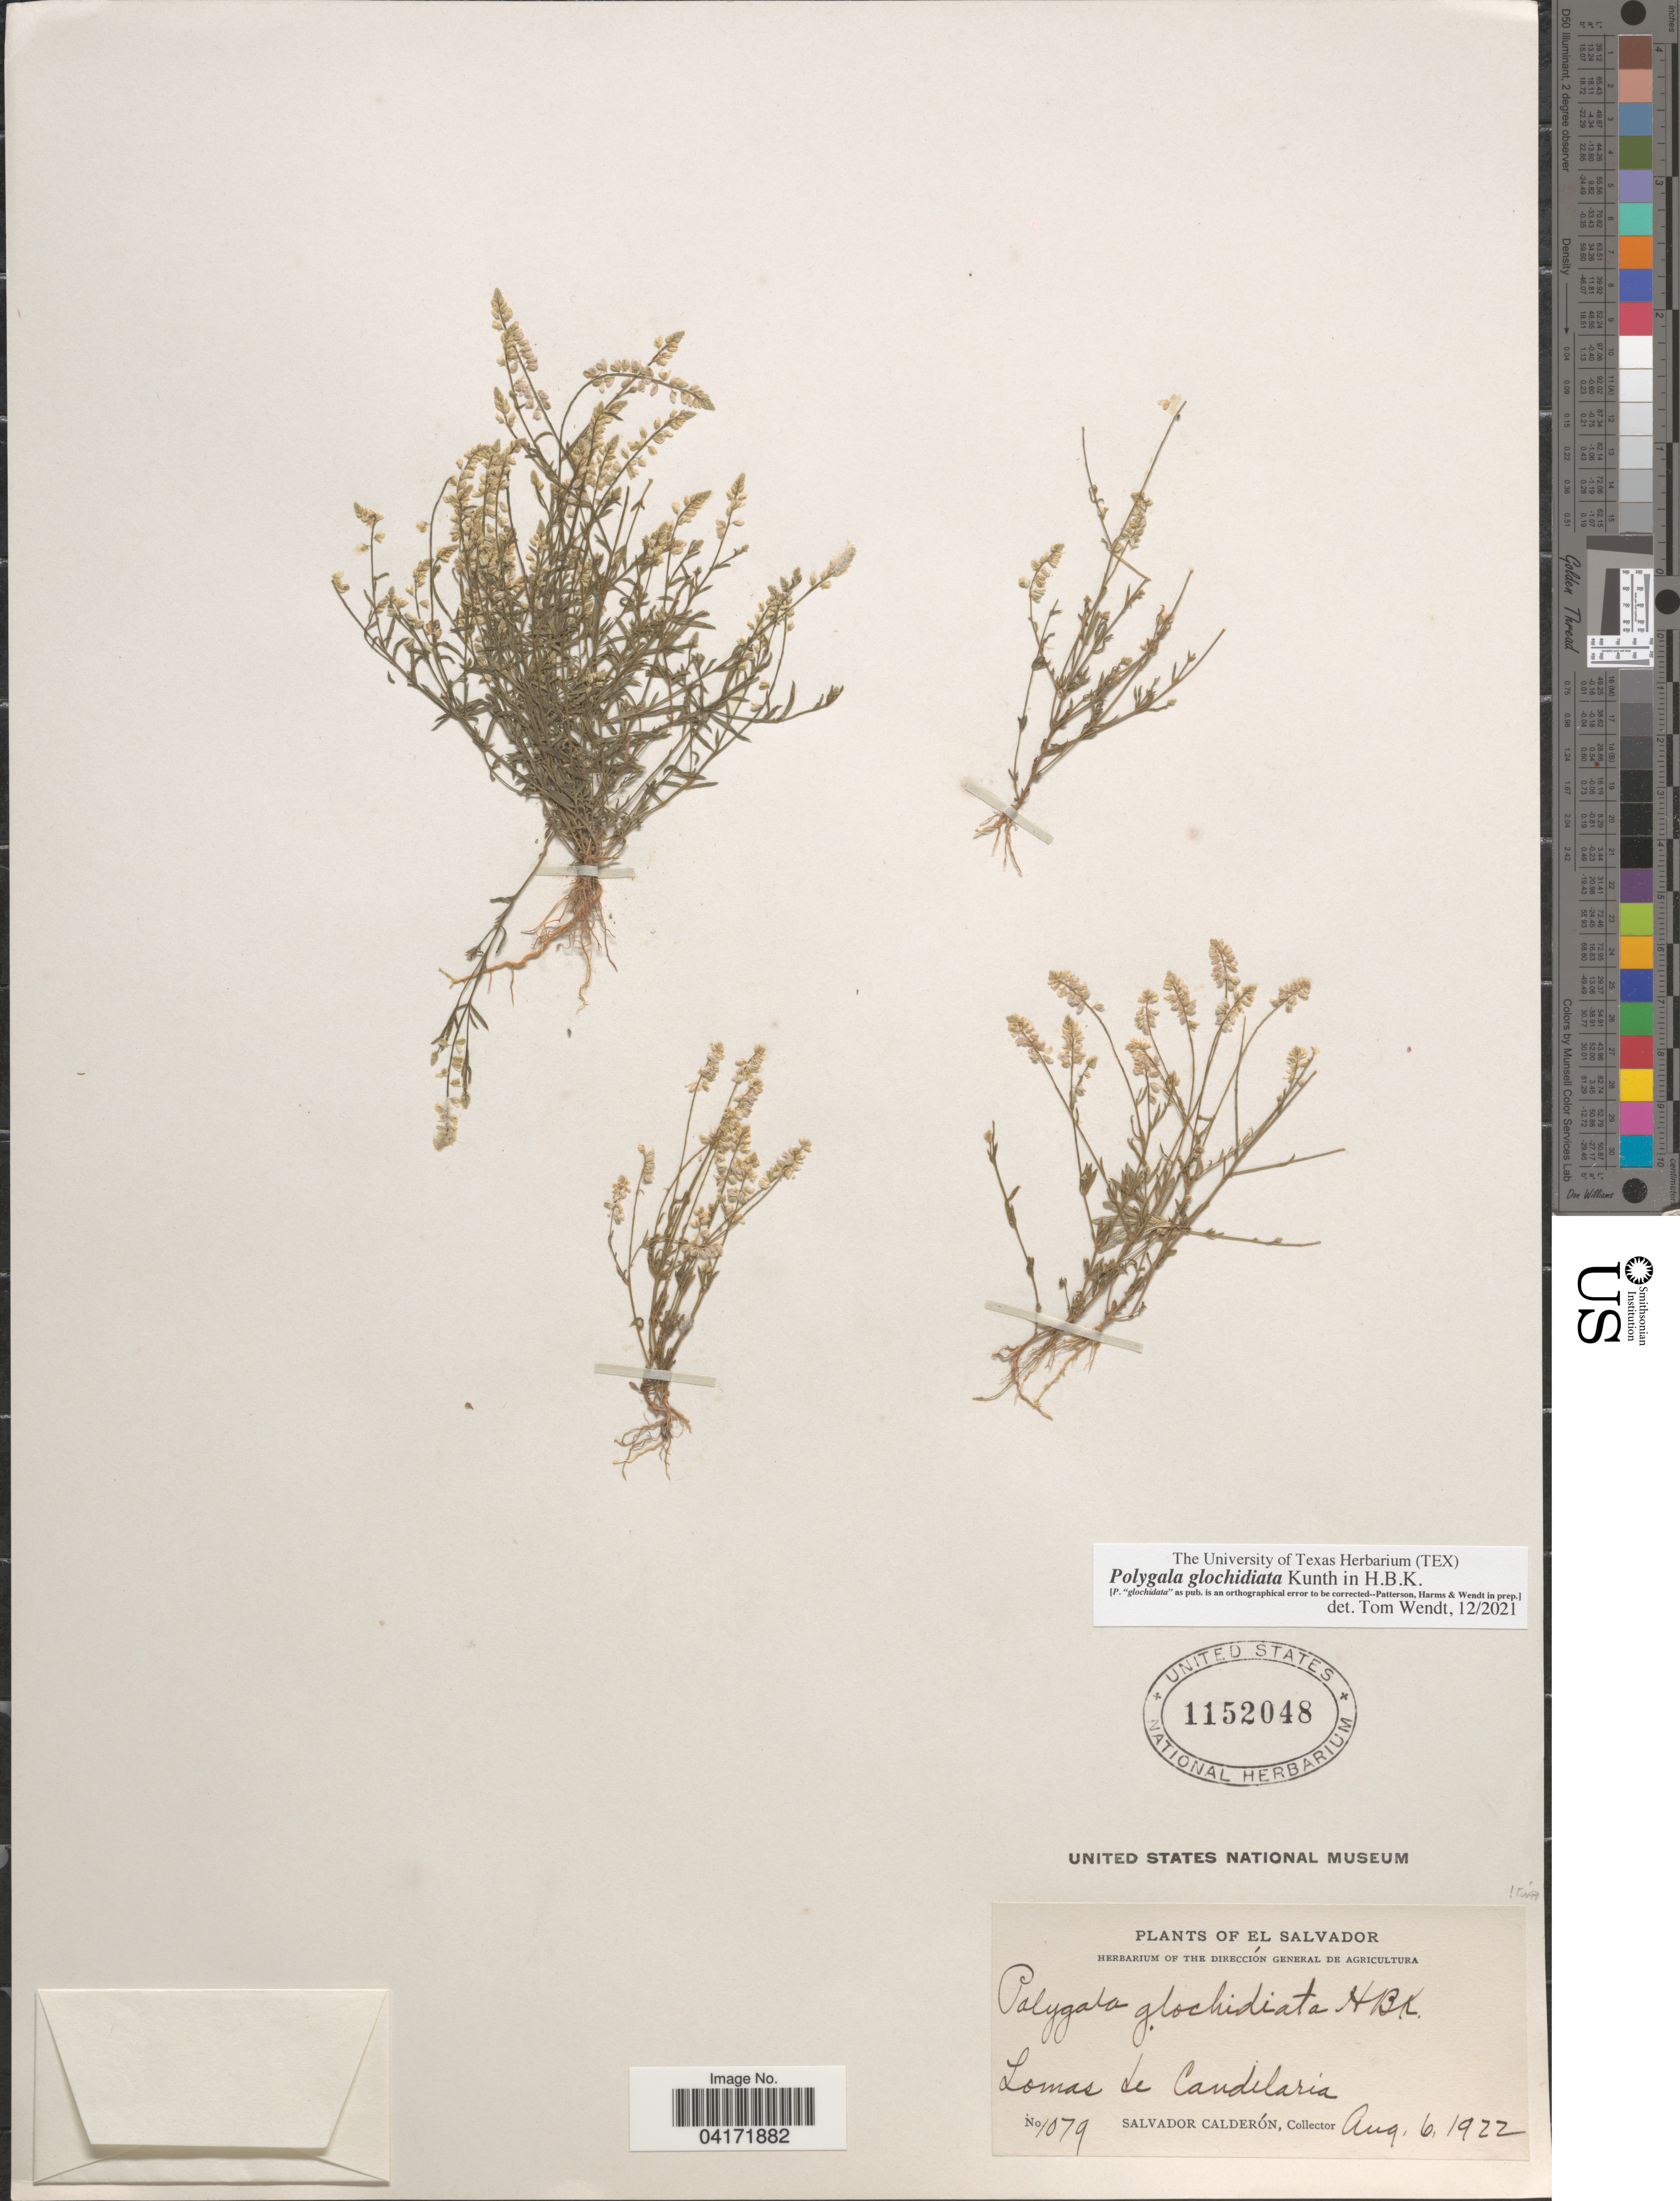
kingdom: Plantae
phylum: Tracheophyta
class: Magnoliopsida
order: Fabales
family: Polygalaceae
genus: Polygala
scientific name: Polygala glochidiata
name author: Kunth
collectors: S. Calderón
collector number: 1079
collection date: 1922-08-06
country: El Salvador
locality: Lomas de Candelaria.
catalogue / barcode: US 1152048